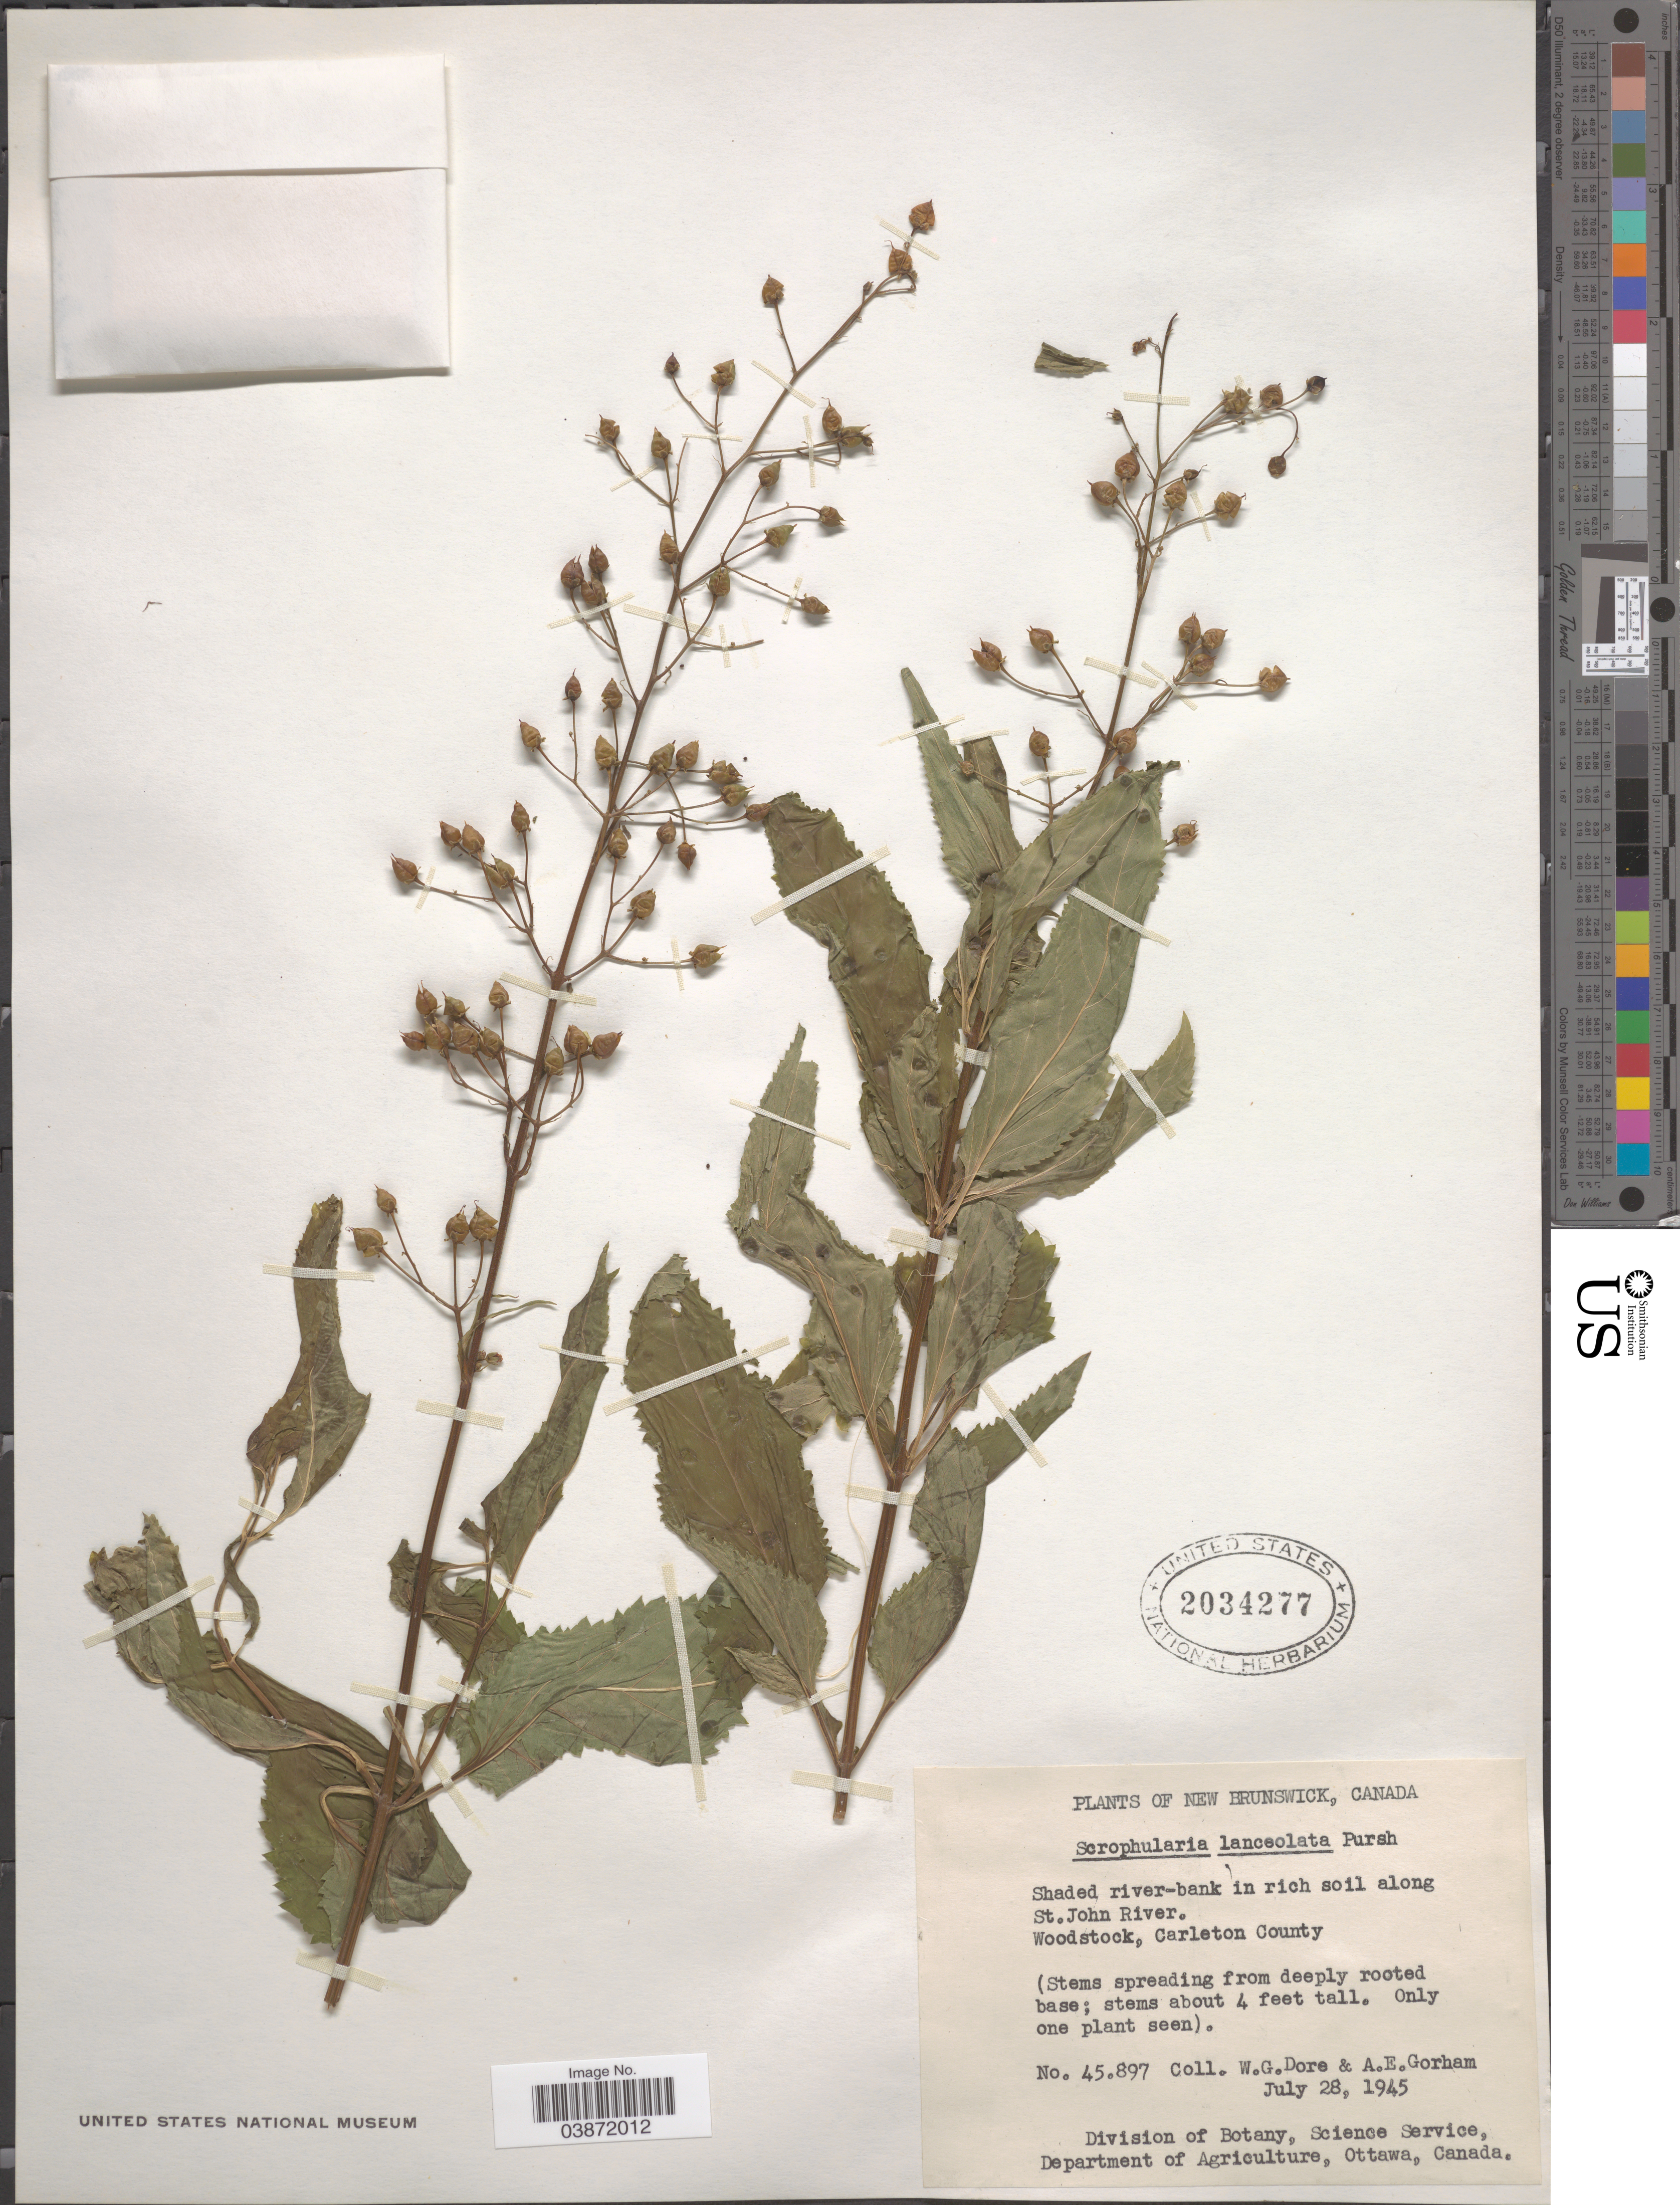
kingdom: Plantae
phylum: Tracheophyta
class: Magnoliopsida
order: Lamiales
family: Scrophulariaceae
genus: Scrophularia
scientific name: Scrophularia lanceolata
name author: Pursh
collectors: W. Dore & A. Gorham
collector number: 45897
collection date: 1945-07-28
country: Canada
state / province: New Brunswick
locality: Along St.John River. Woodstock, Carleton County.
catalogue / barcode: US 2034277